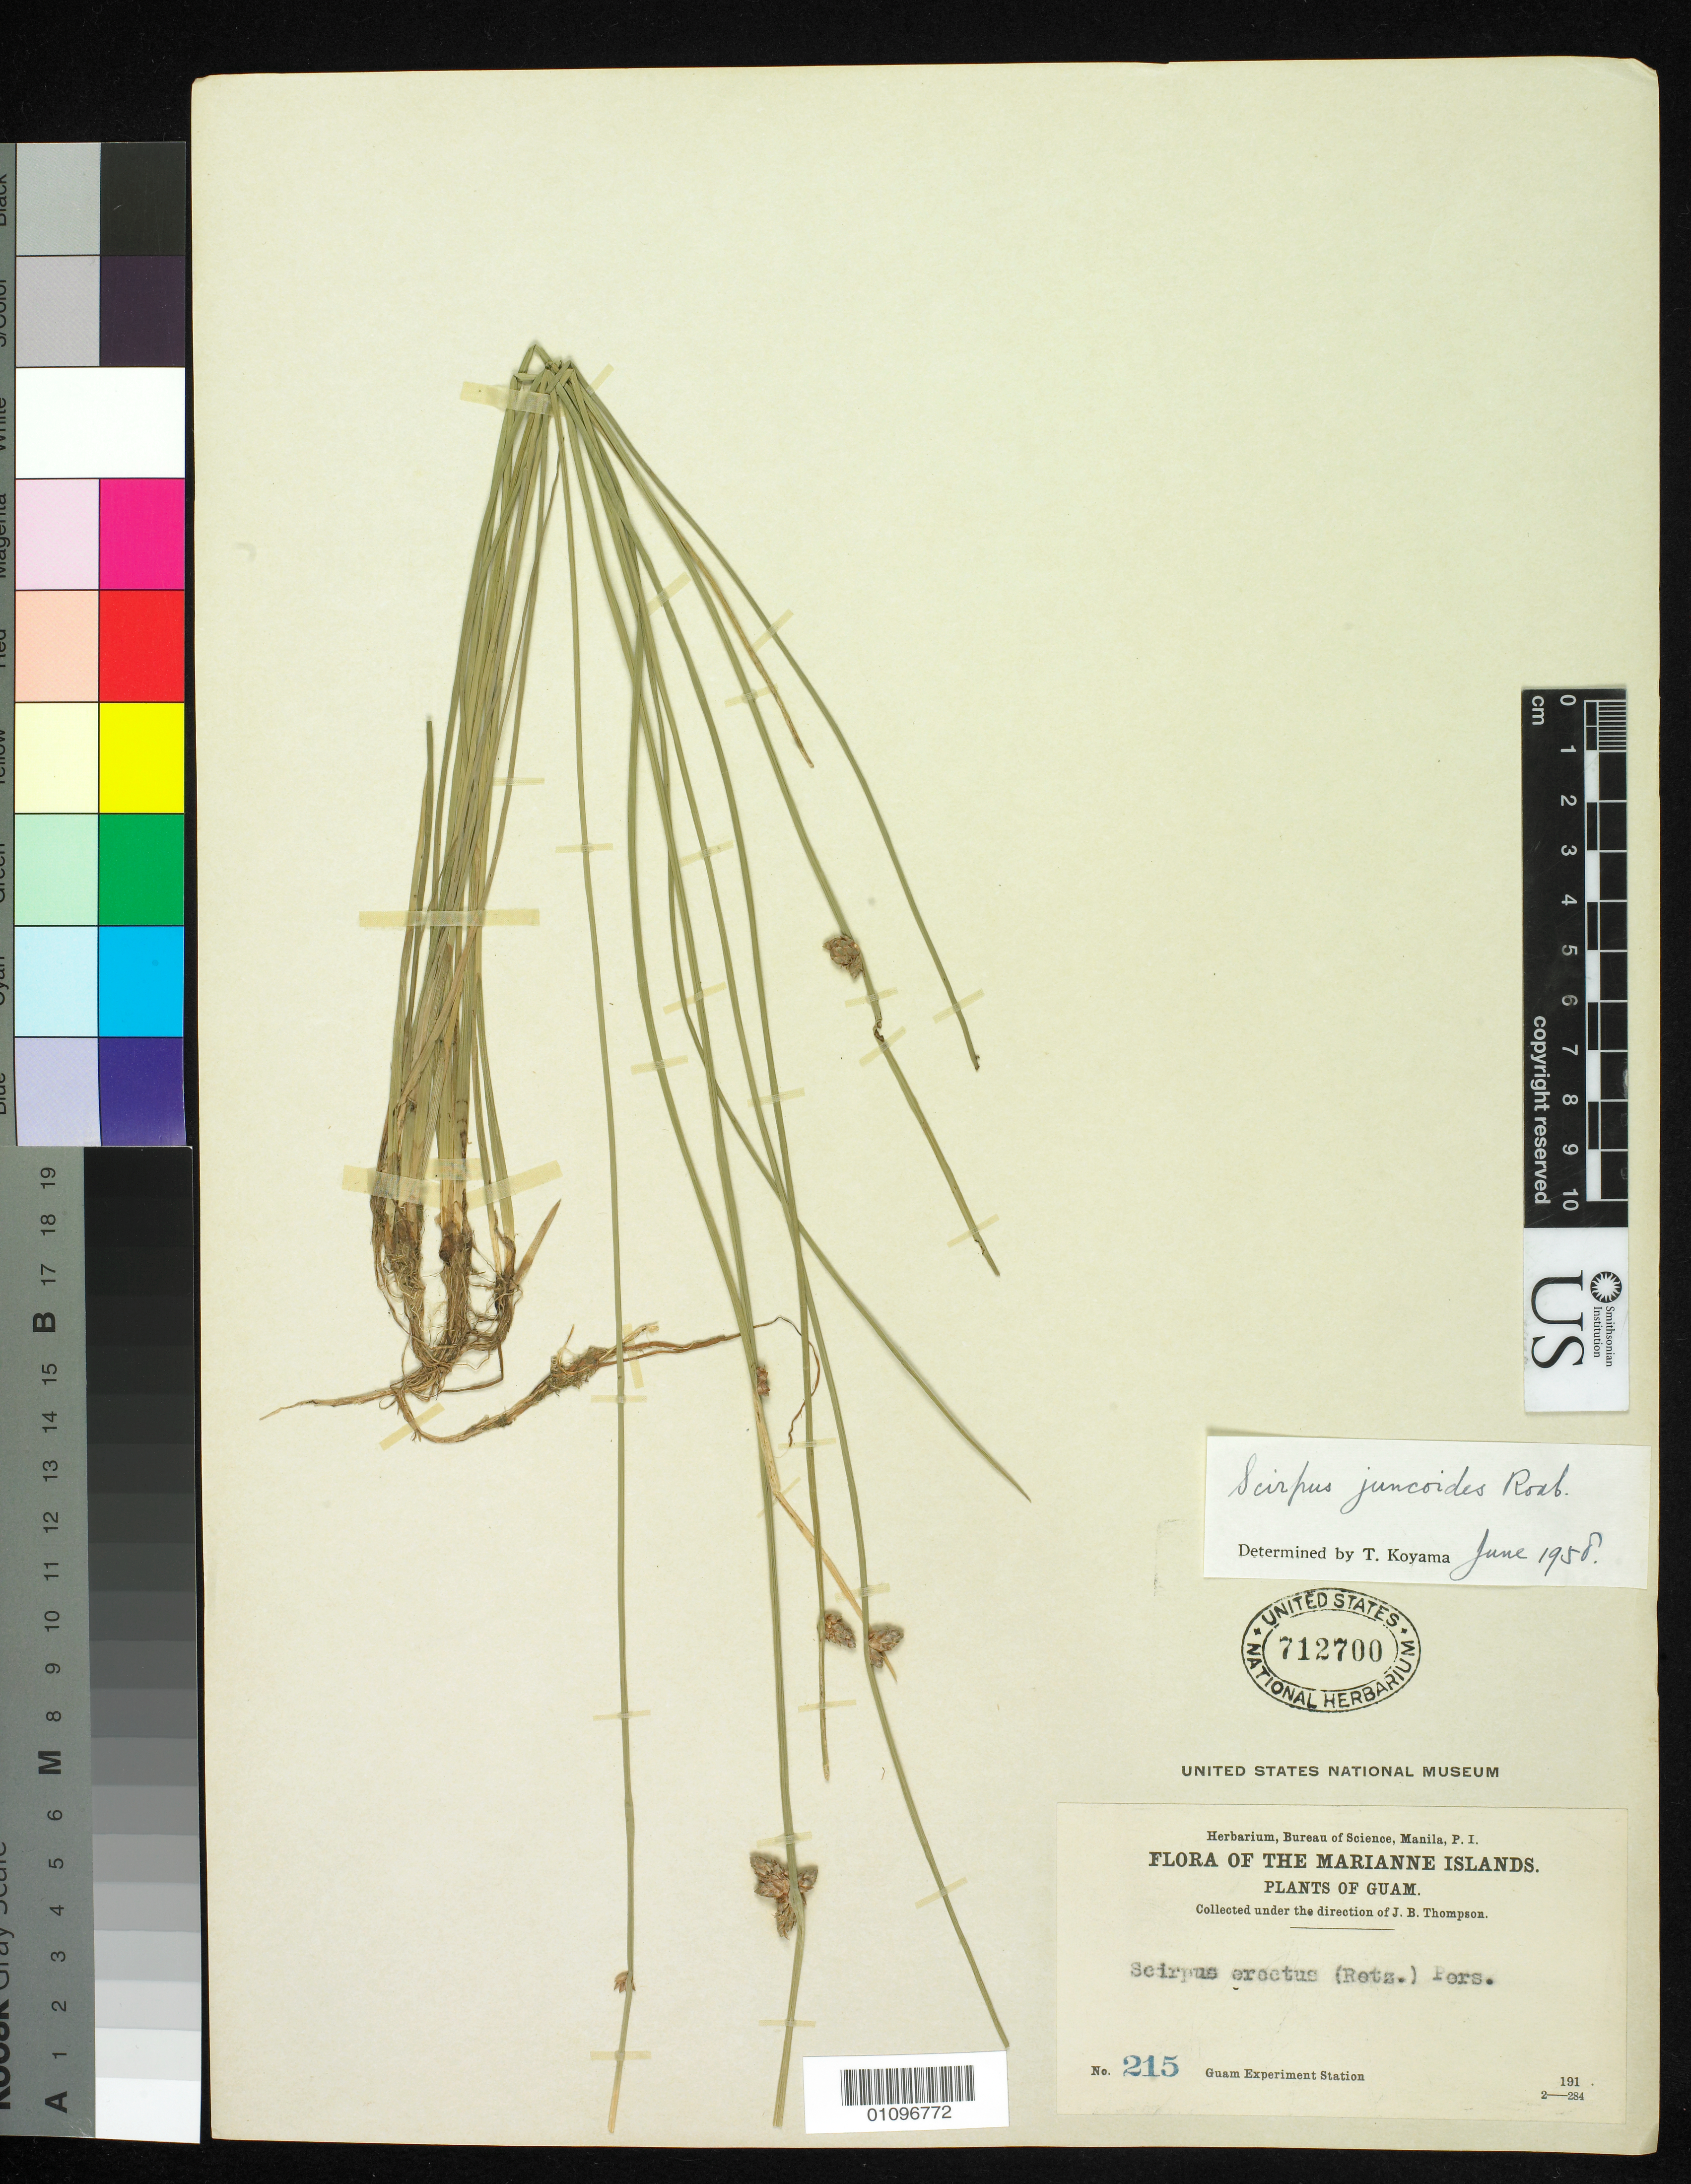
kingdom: Plantae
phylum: Tracheophyta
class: Liliopsida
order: Poales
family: Cyperaceae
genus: Schoenoplectiella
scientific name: Schoenoplectiella juncoides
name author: (Roxb.)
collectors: J. B. Thompson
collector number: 215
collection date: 1910/1919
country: Guam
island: Guam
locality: Guam Experiment Station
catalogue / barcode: US 712700